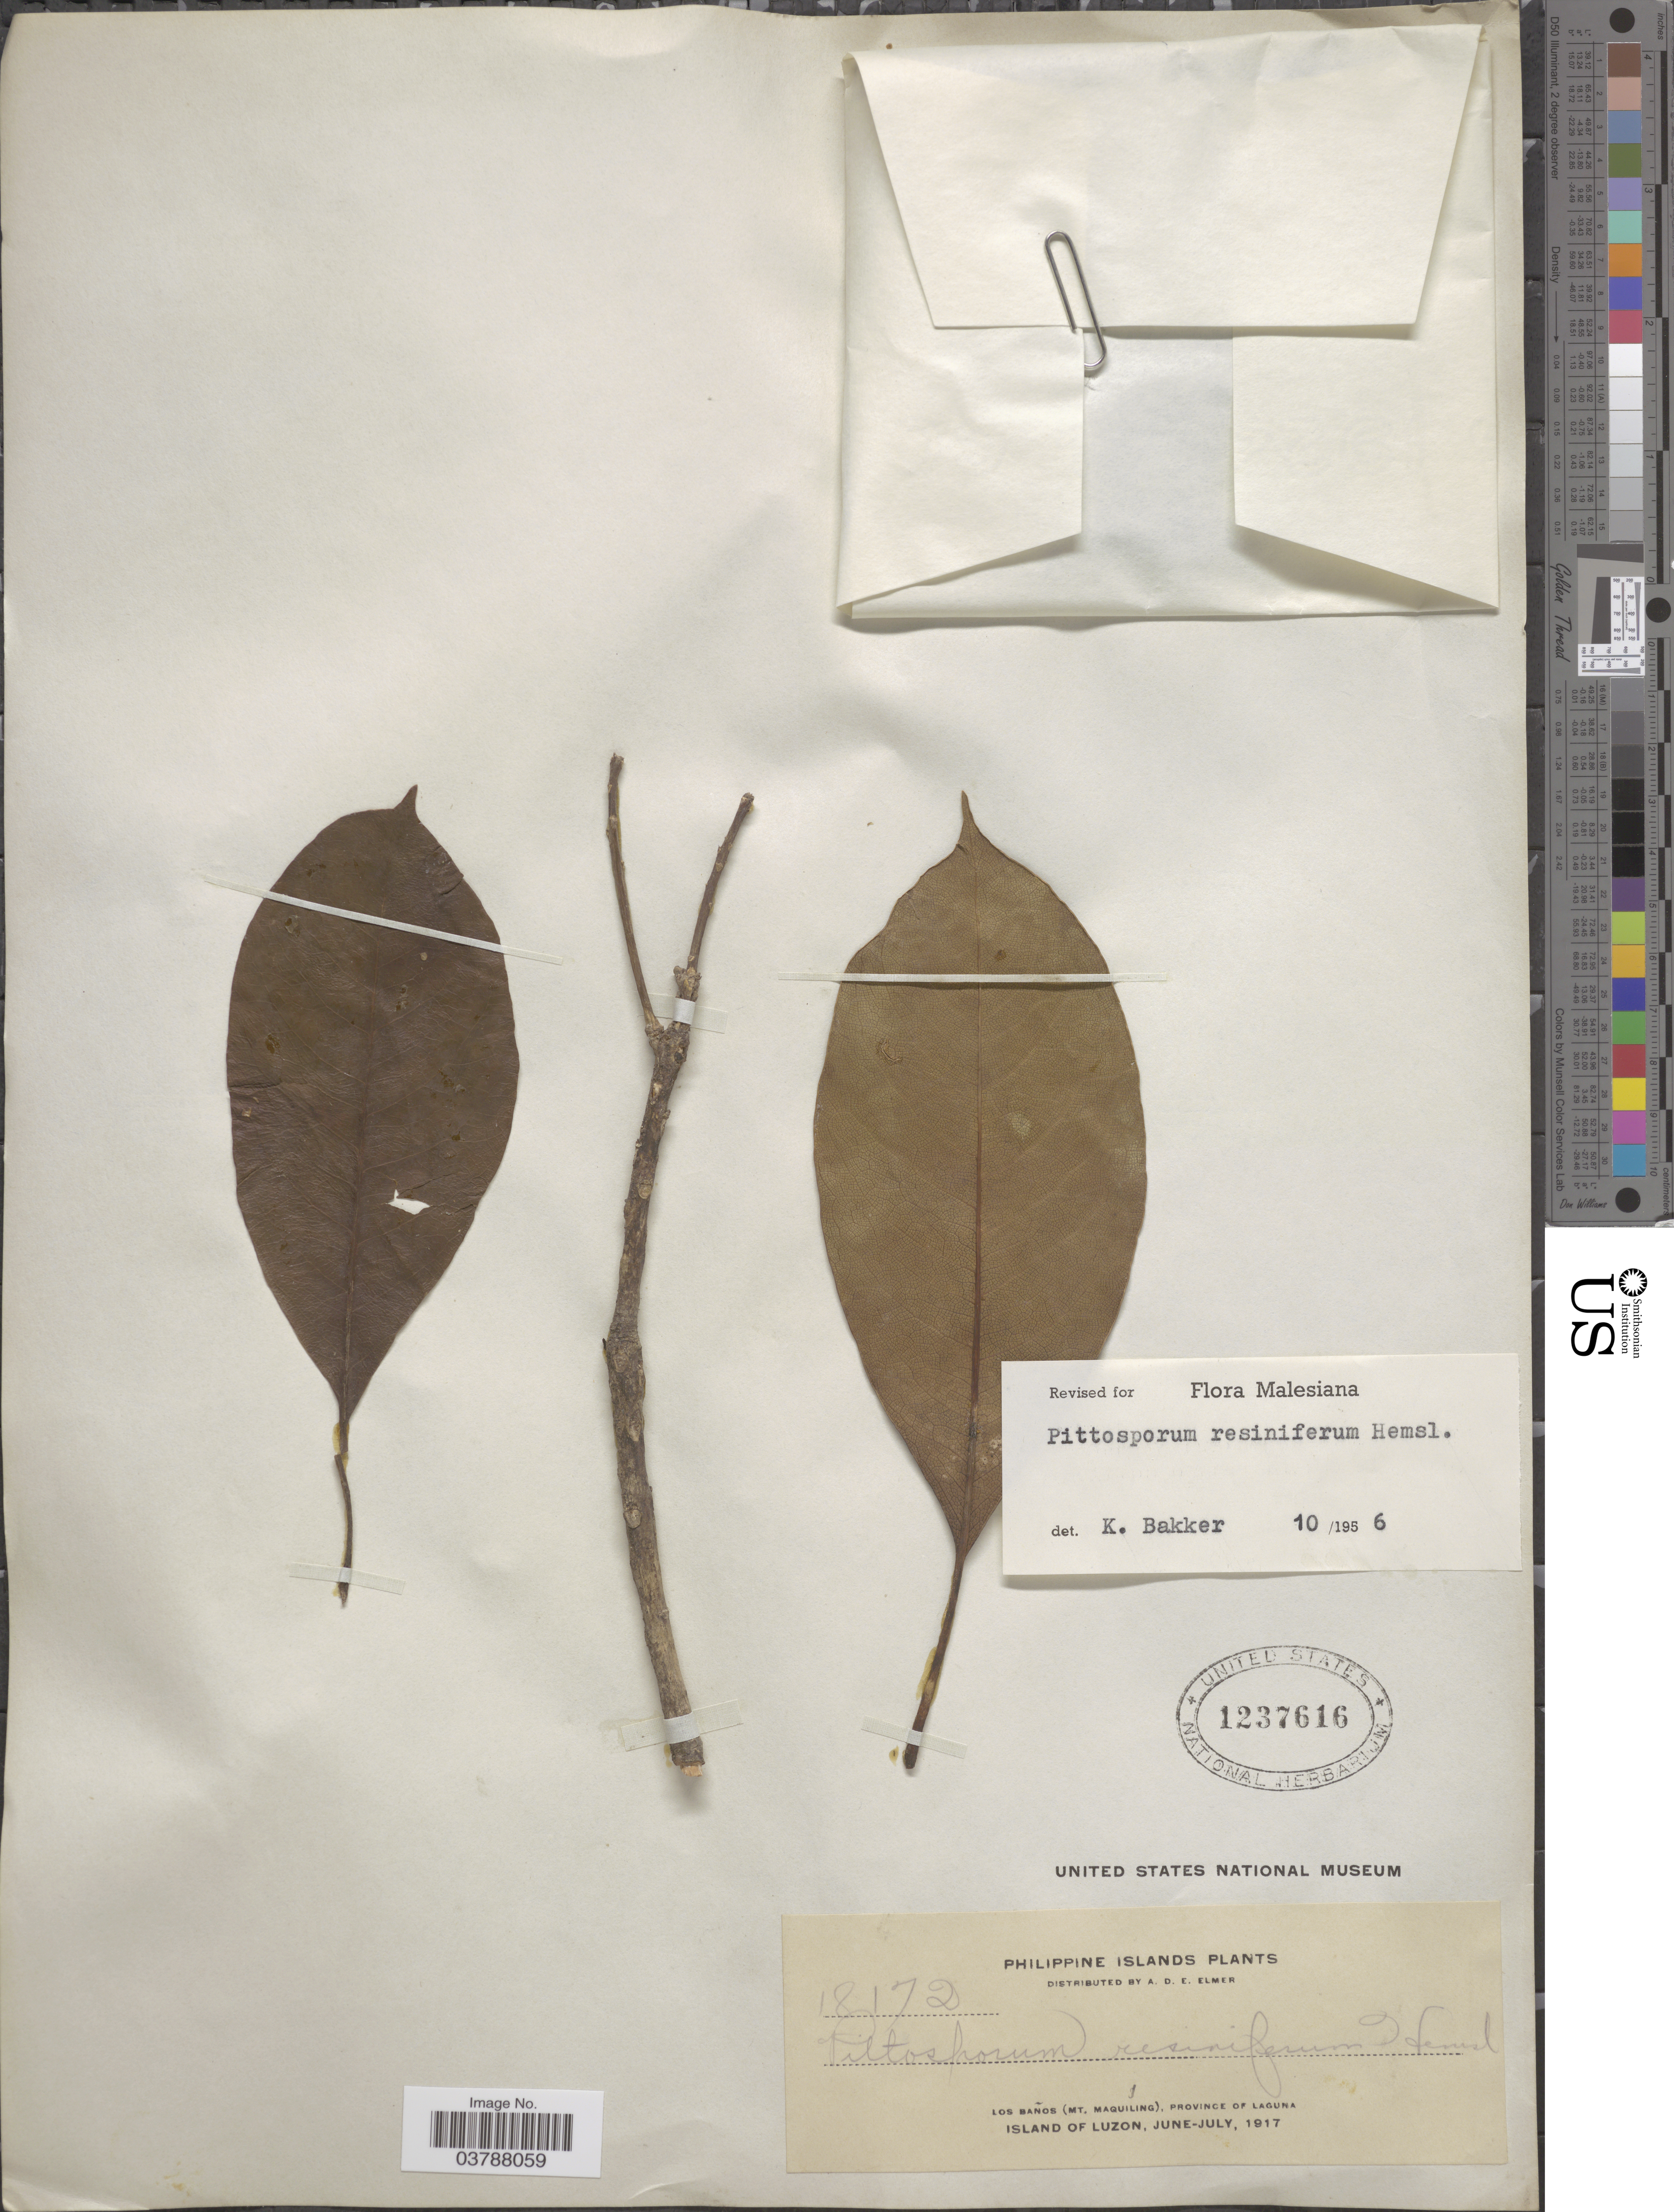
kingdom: Plantae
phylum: Tracheophyta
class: Magnoliopsida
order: Apiales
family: Pittosporaceae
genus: Pittosporum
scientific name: Pittosporum resiniferum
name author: Hemsl.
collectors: A. D. E. Elmer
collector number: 18172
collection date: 1917-06/1917-07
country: Philippines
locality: Philippine Islands. Los Baños (Mt. Maquiling), Province of Laguna, Island of Luzon.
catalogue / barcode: US 1237616